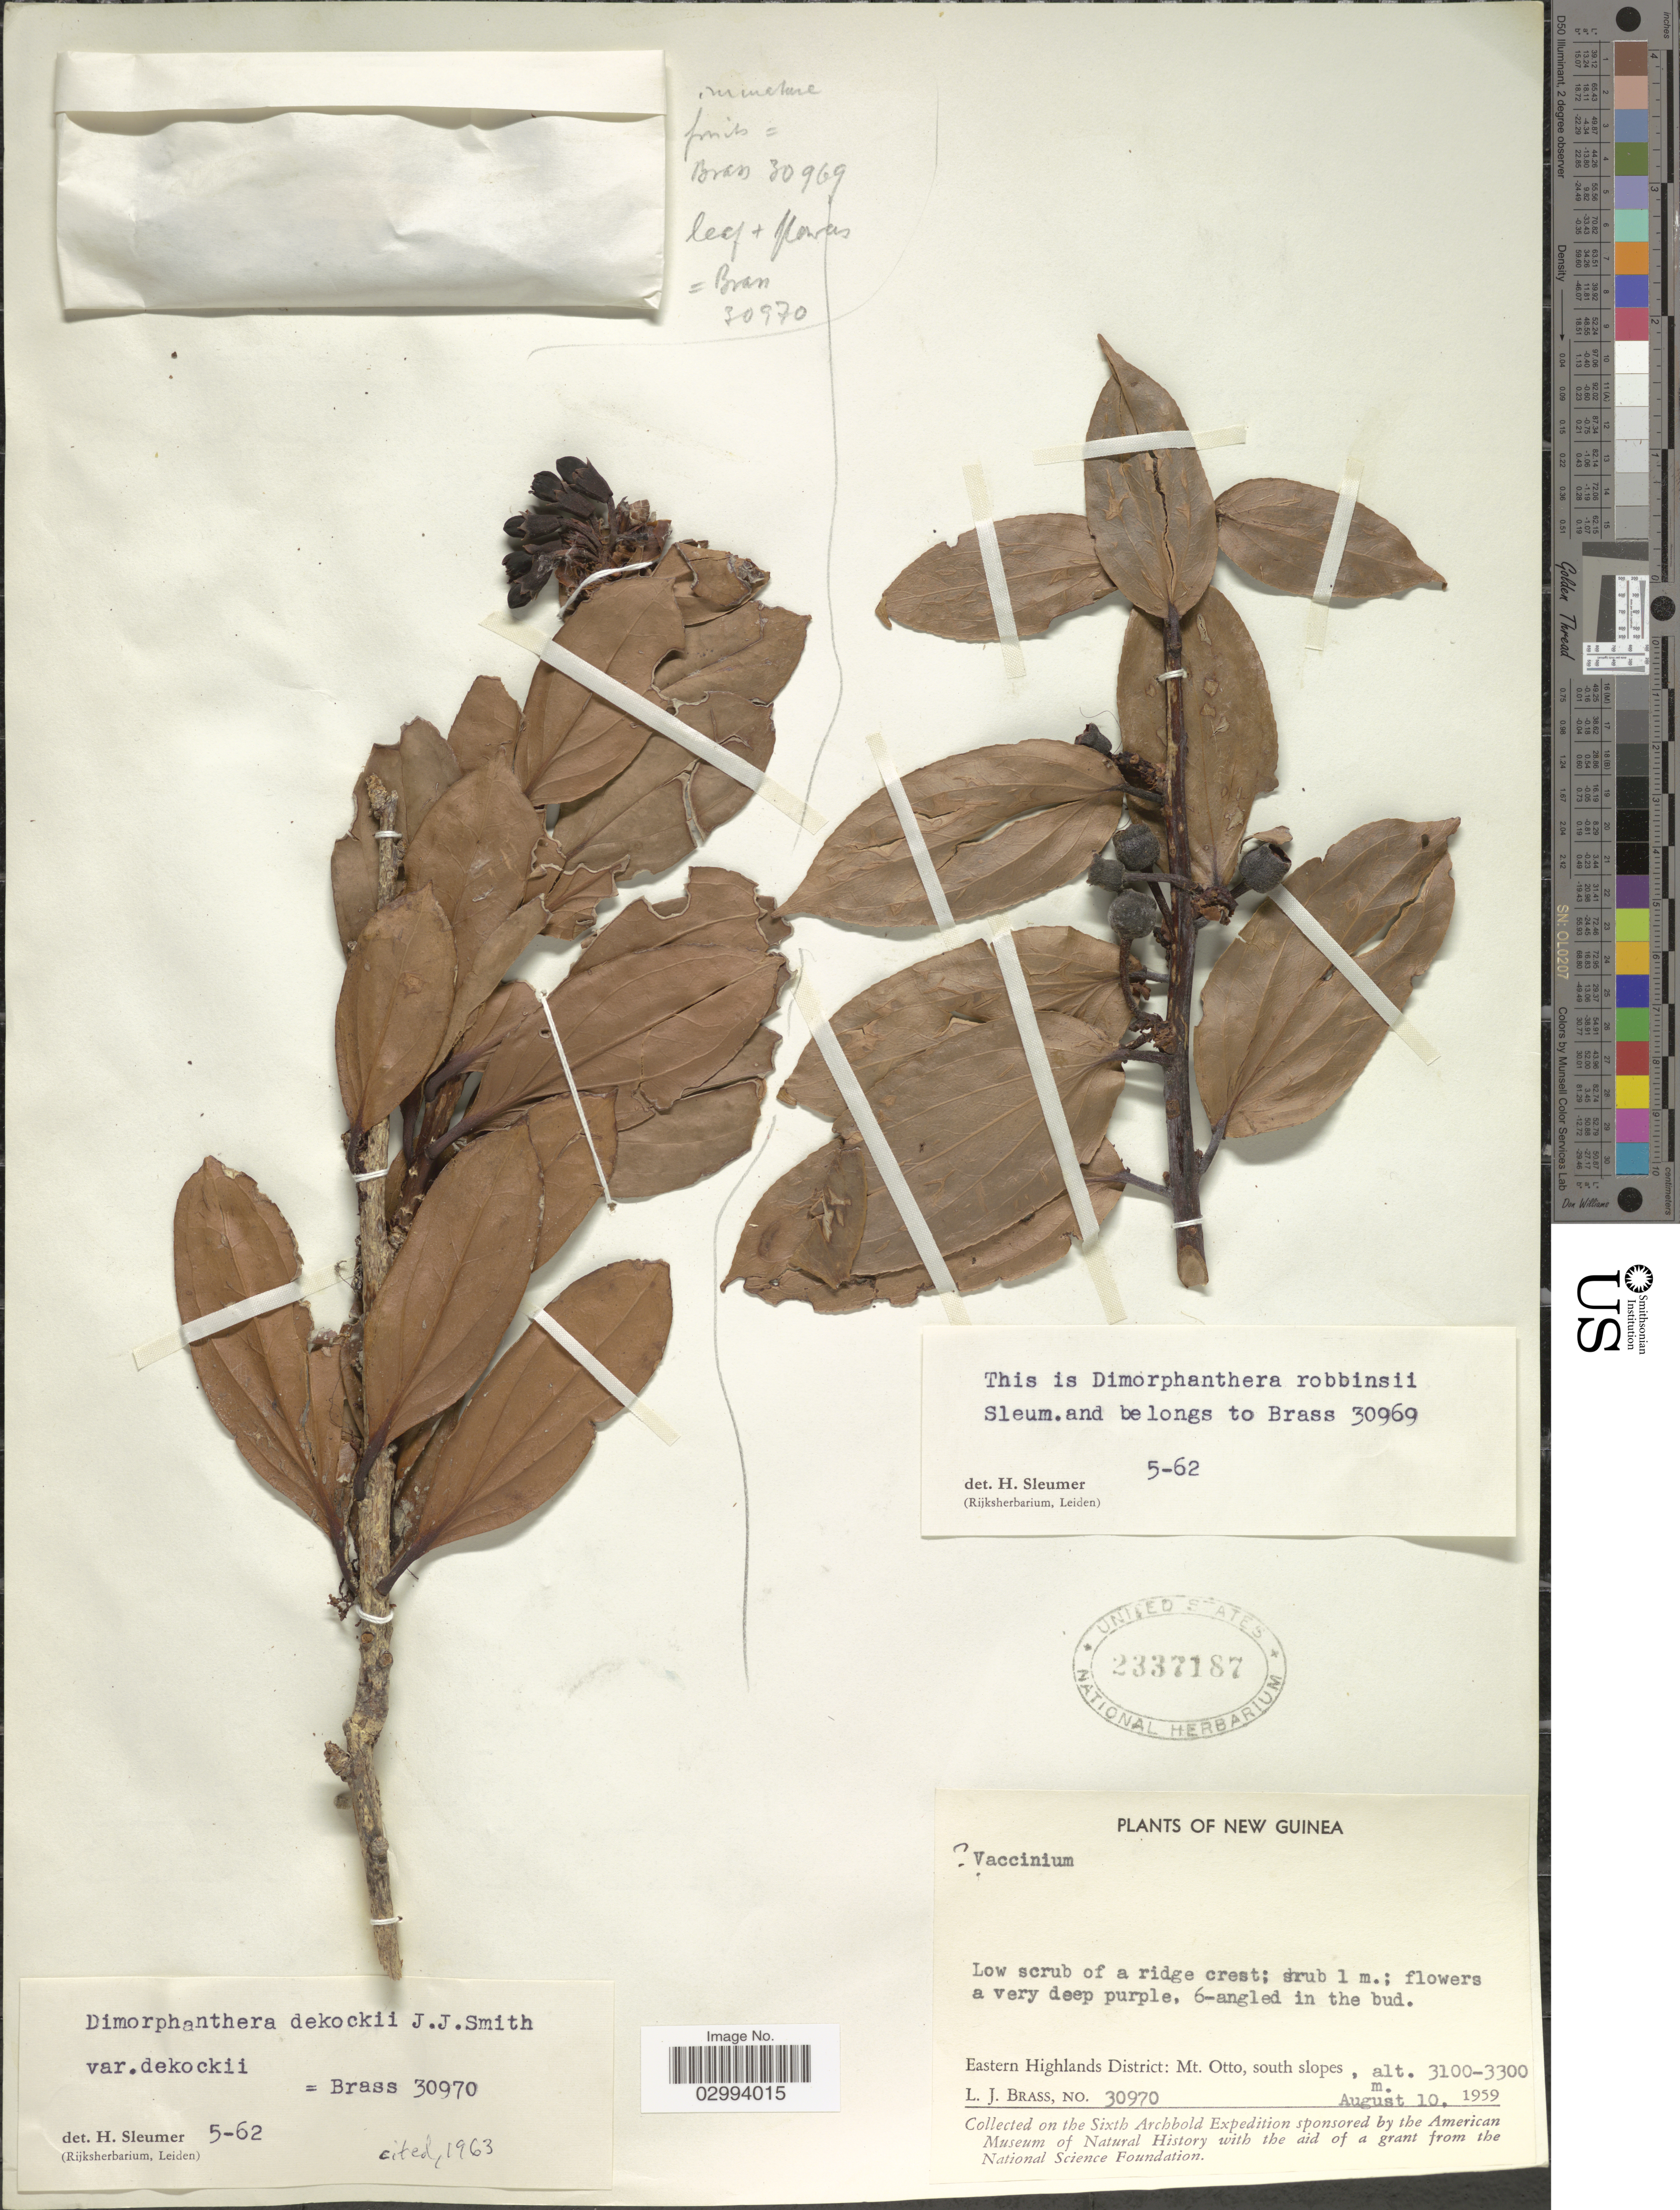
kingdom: Plantae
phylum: Tracheophyta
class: Magnoliopsida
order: Ericales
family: Ericaceae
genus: Dimorphanthera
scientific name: Dimorphanthera dekockii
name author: J.J. Sm.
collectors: L. J. Brass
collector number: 30970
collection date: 1959-08-10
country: Papua New Guinea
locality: New Guinea. Eastern Highlands District: Mt. Otto, south slopes.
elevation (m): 3100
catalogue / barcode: US 2337187